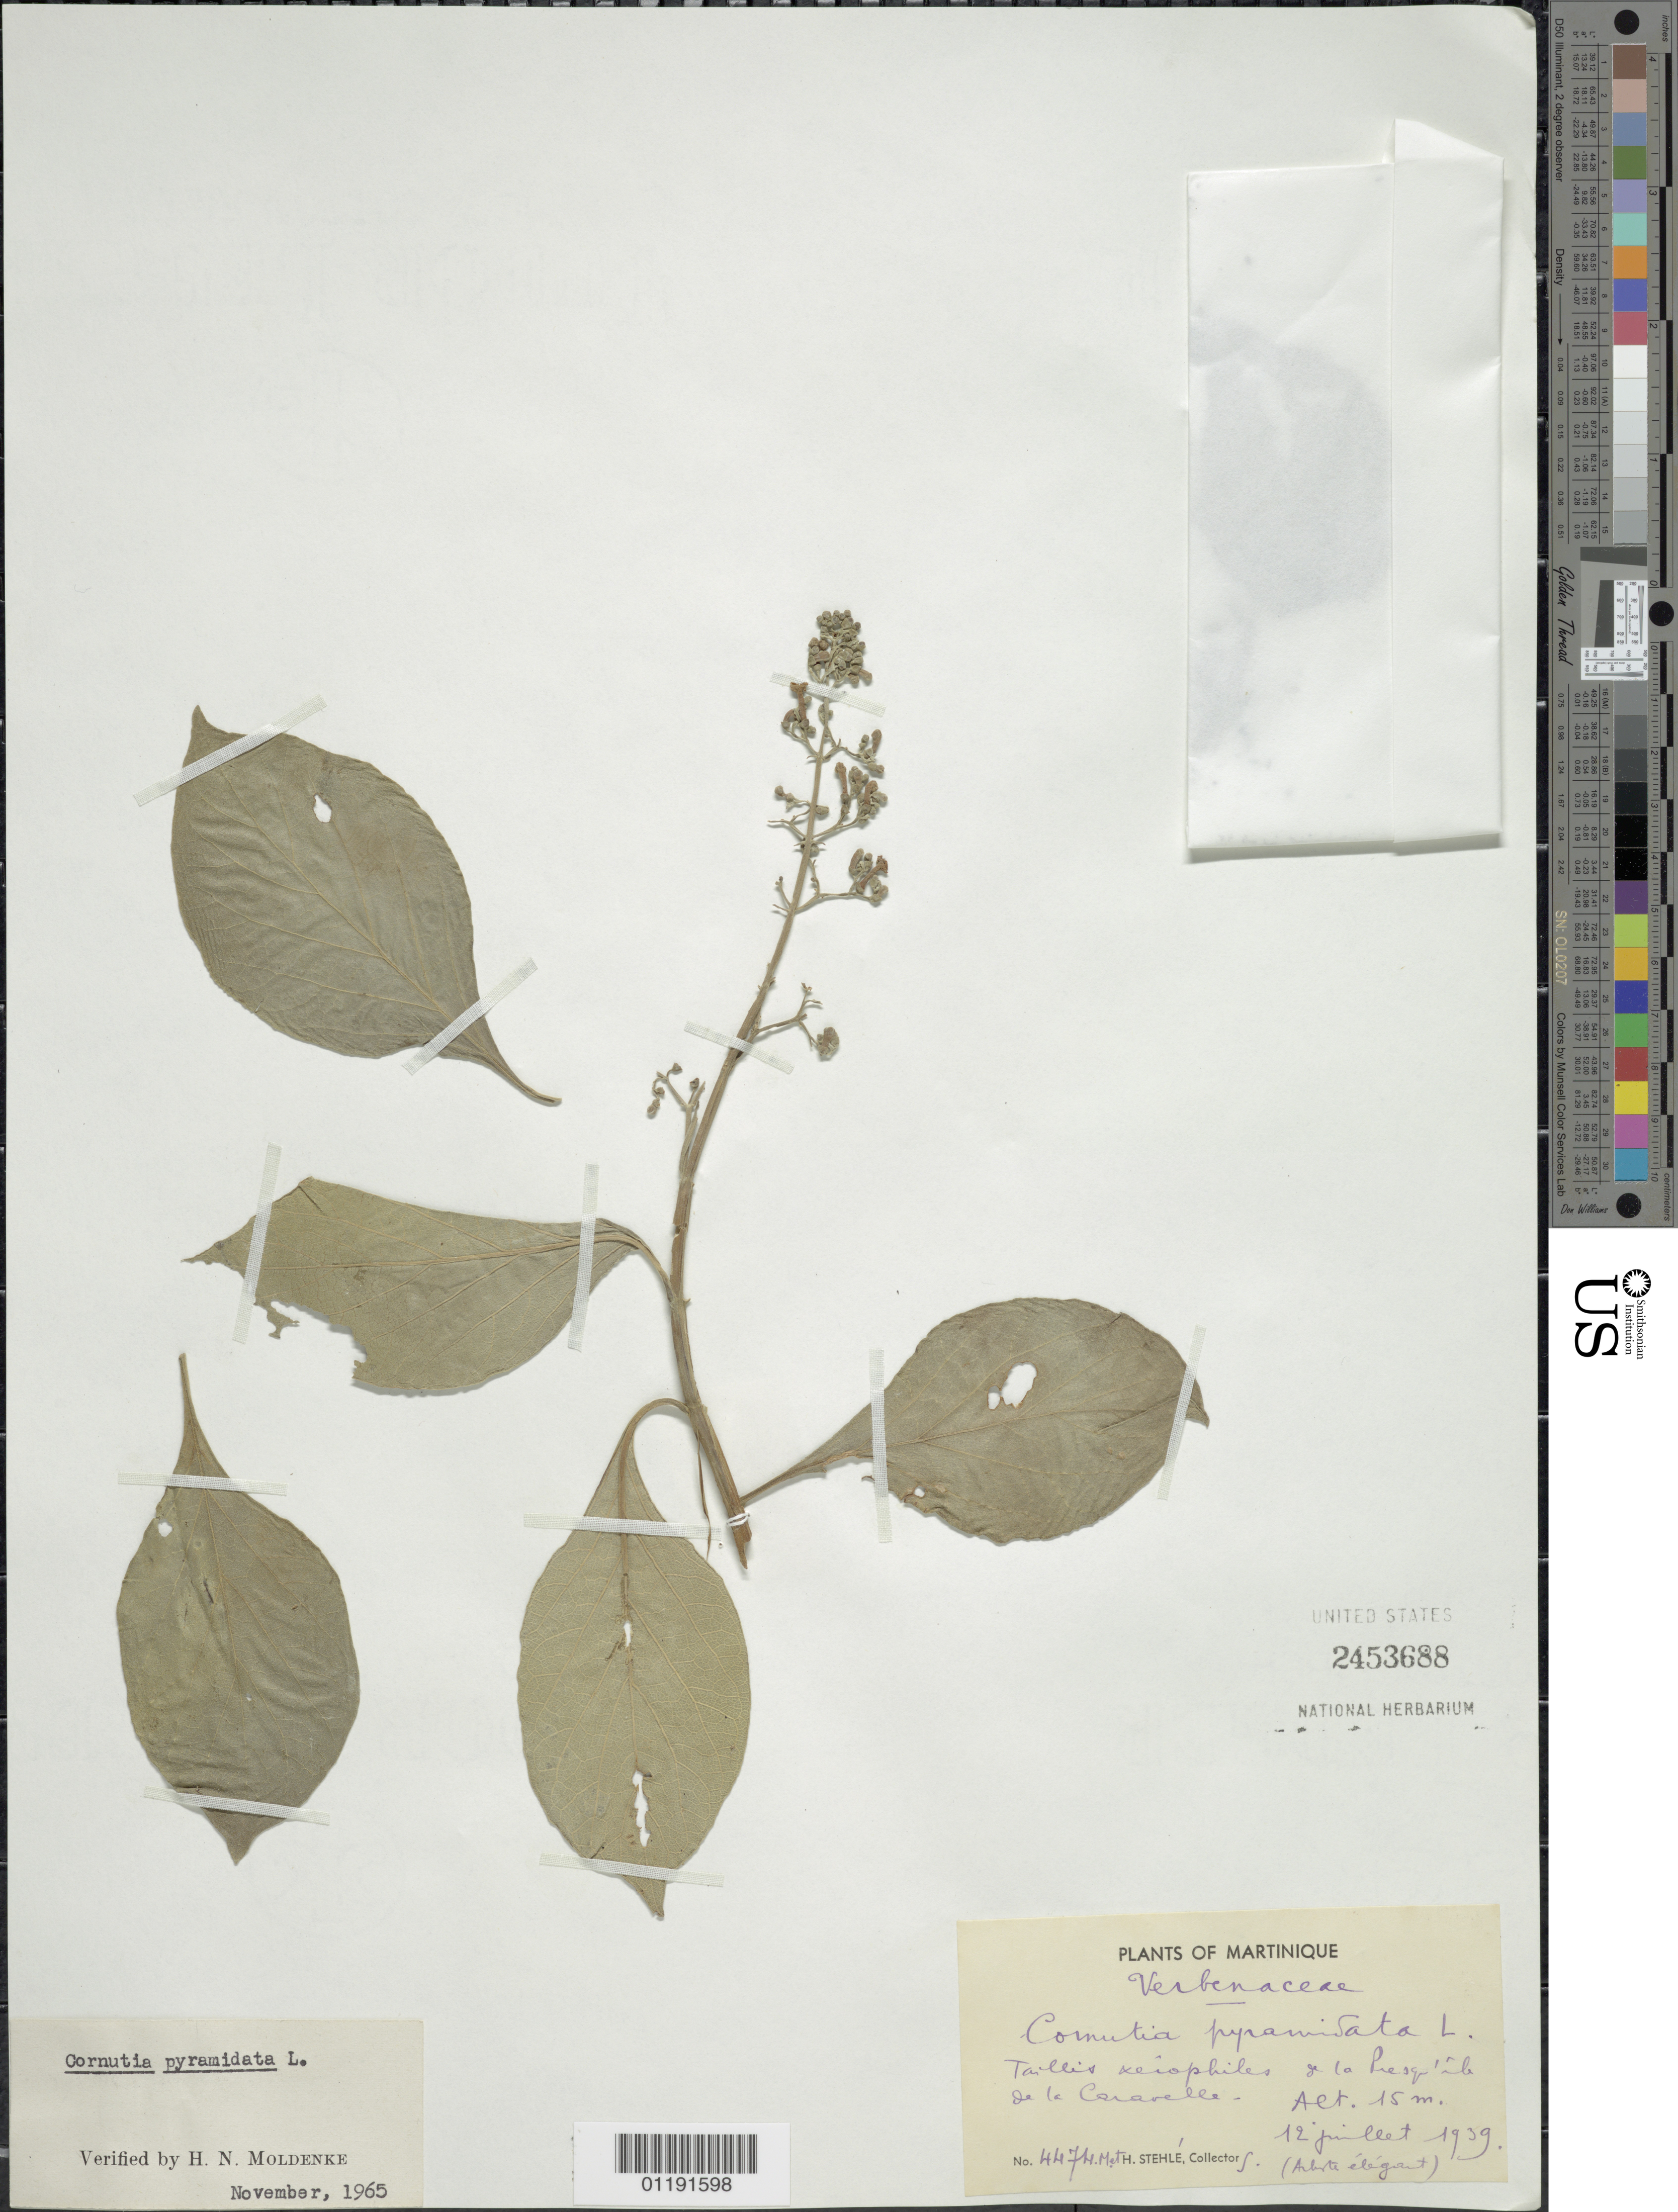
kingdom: Plantae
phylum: Tracheophyta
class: Magnoliopsida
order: Lamiales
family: Lamiaceae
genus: Cornutia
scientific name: Cornutia pyramidata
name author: L.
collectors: M. Stehlé & H. Stehlé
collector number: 4474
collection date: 1939-07-12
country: Martinique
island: Martinique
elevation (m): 15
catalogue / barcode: US 2453688